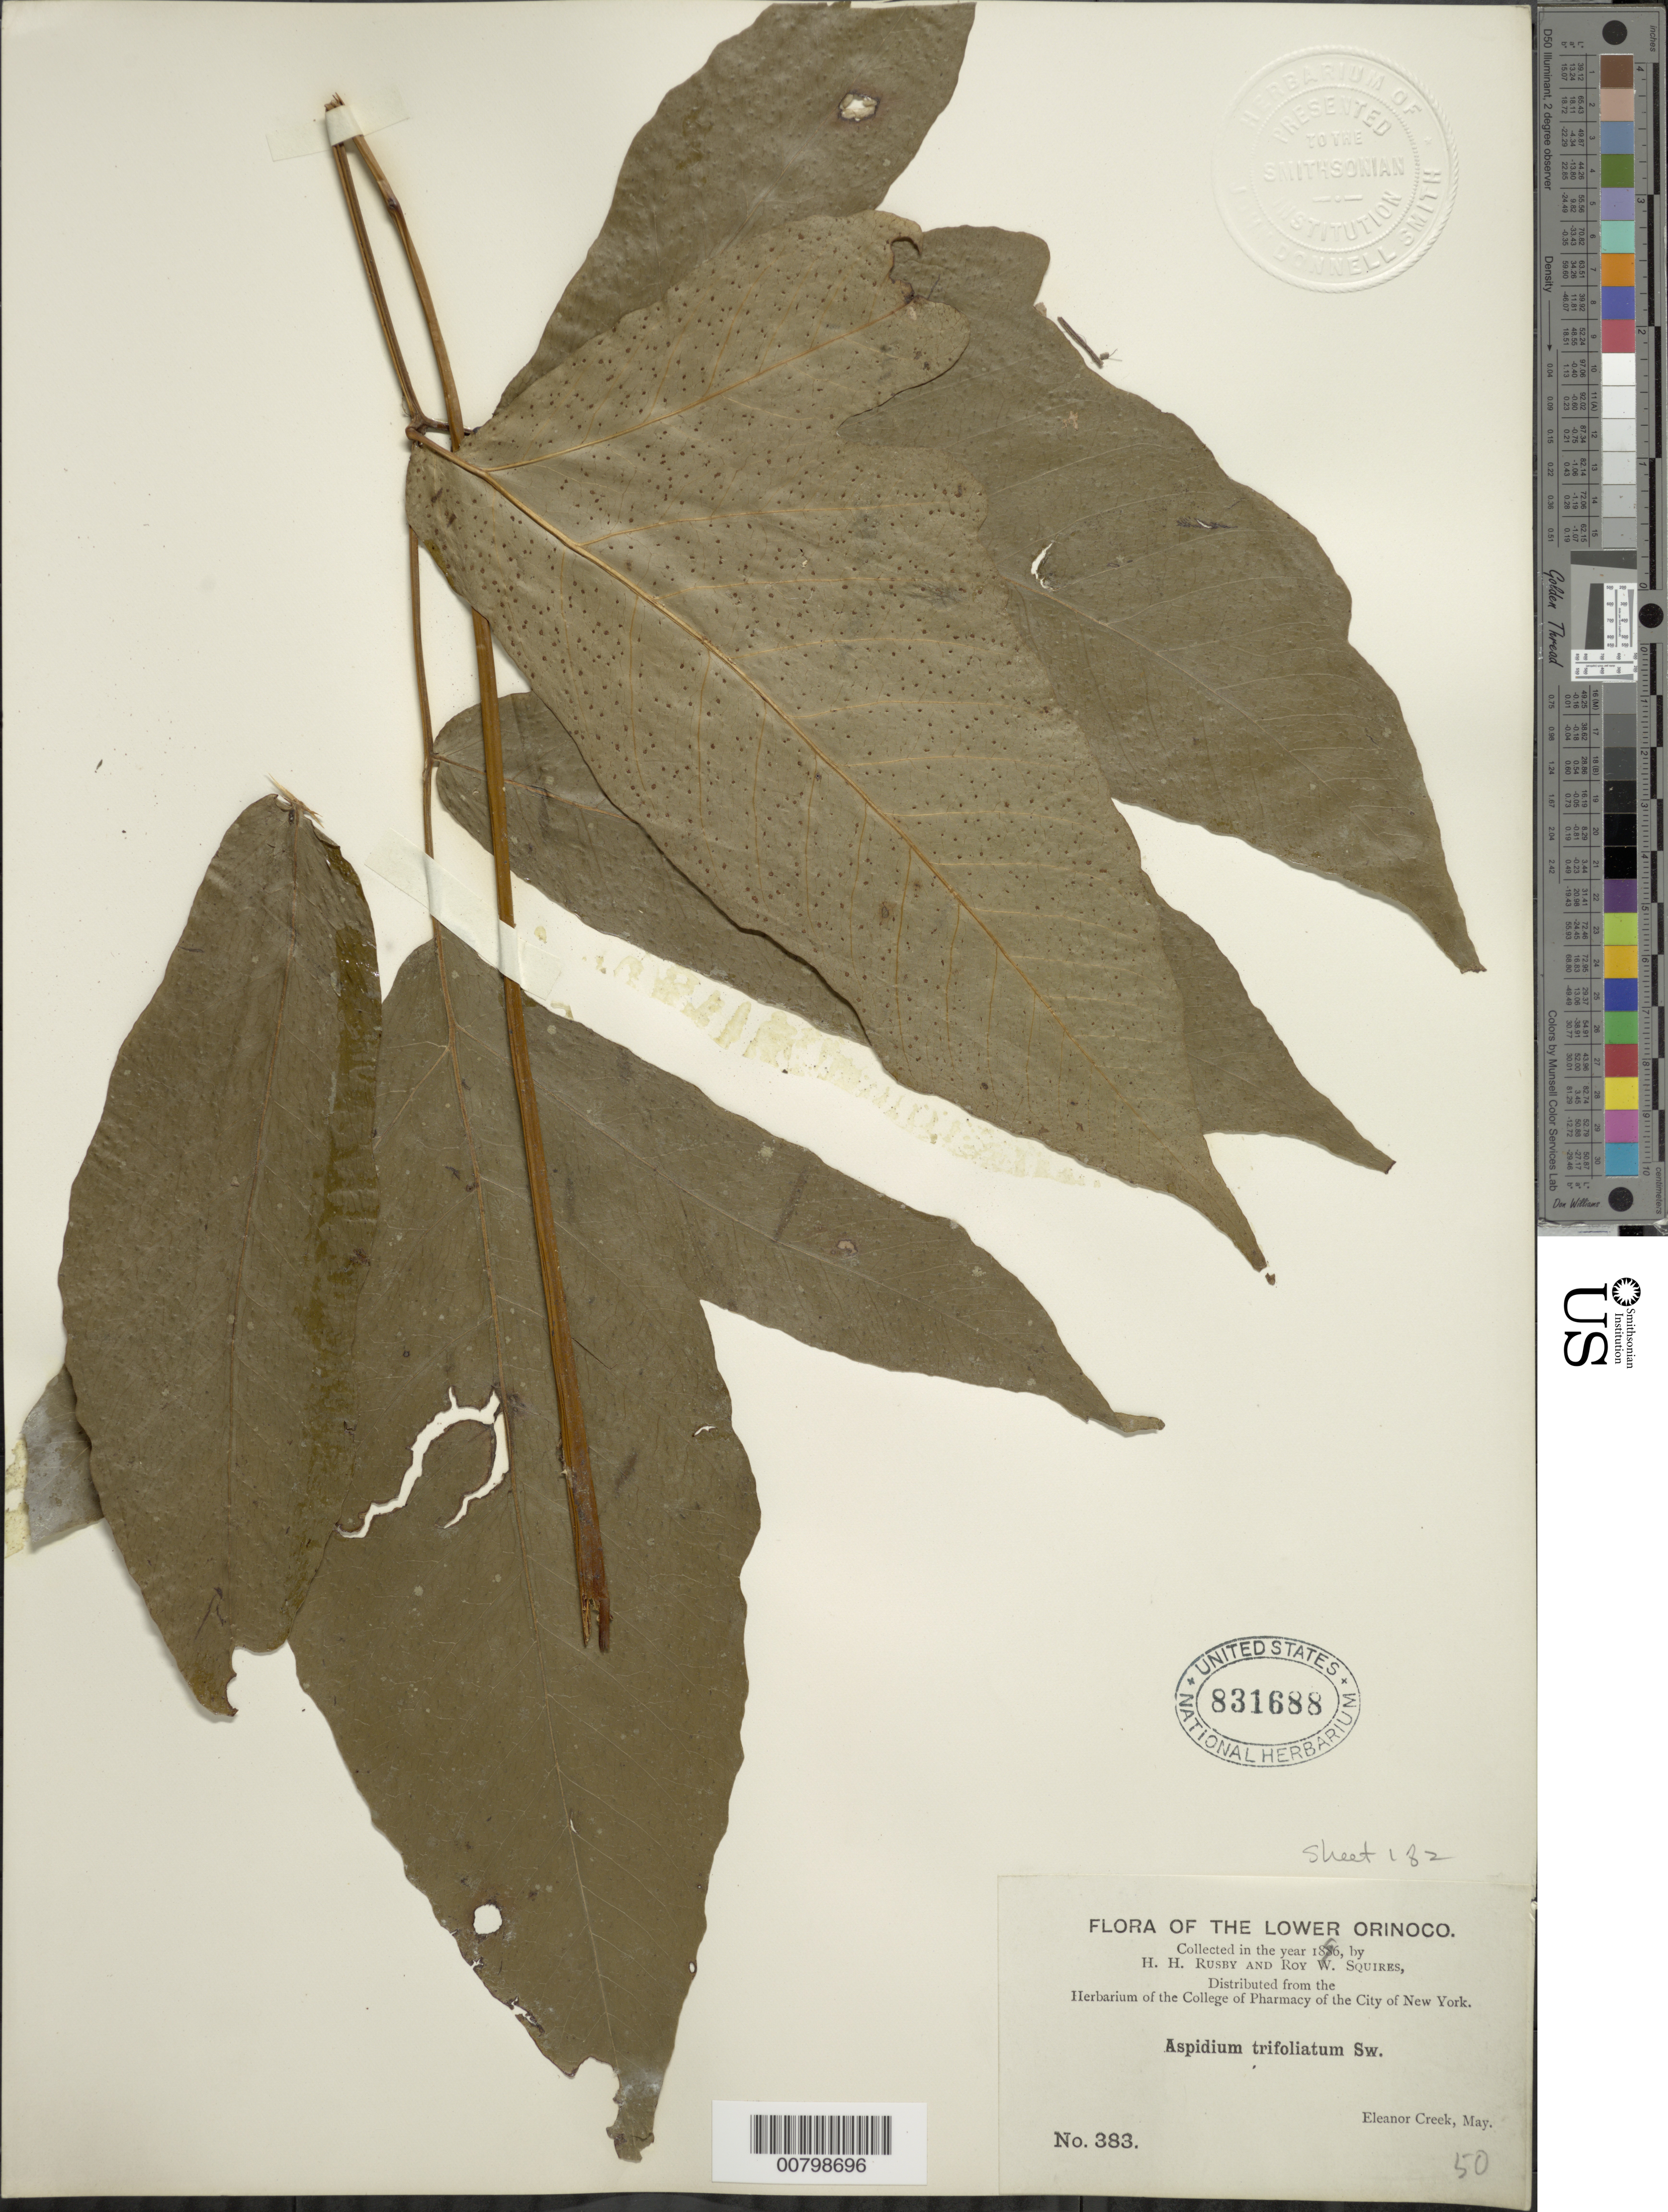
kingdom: Plantae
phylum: Tracheophyta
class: Polypodiopsida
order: Polypodiales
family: Tectariaceae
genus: Tectaria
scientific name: Tectaria trifoliata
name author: (L.) Cav.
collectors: H. H. Rusby & R. Squires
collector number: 383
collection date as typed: May 1896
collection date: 1896-05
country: Venezuela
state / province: Delta Amacuro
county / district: Tucupita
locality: Lower Orinoco, Santa Catalina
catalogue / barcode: US 831688